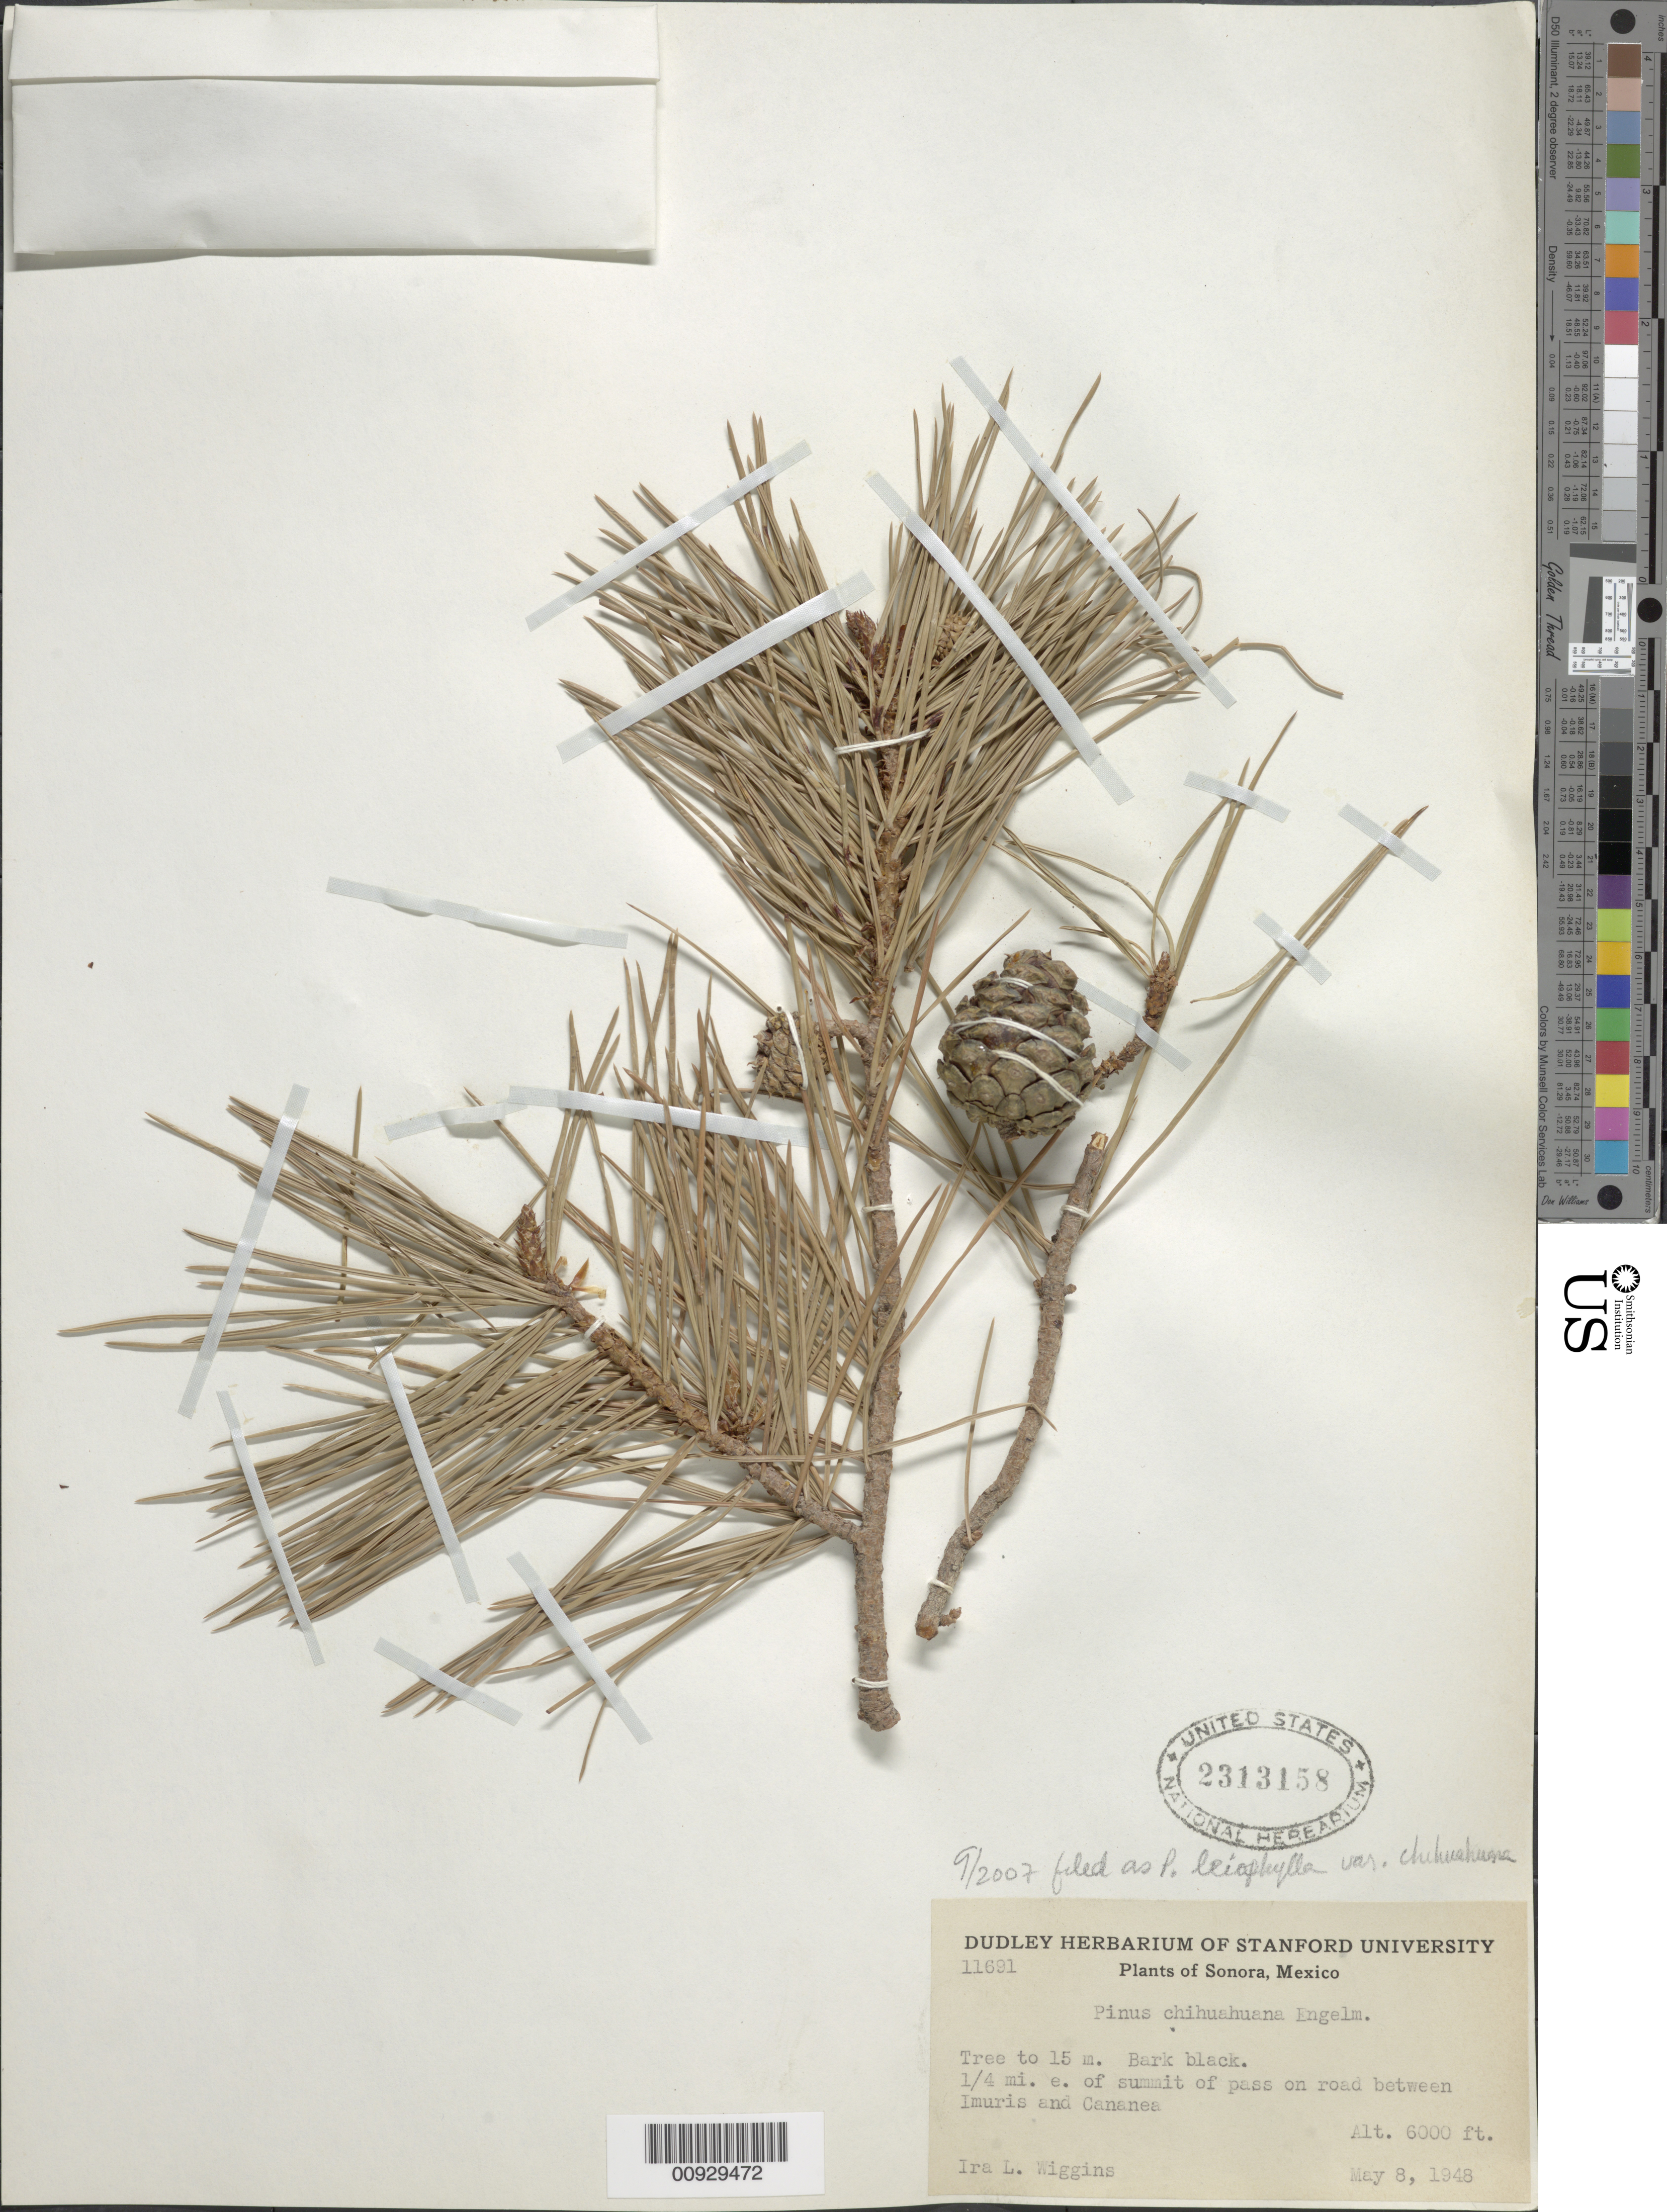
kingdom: Plantae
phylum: Tracheophyta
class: Pinopsida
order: Pinales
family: Pinaceae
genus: Pinus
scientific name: Pinus leiophylla var. chihuahuana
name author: (Engelm.) Shaw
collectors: I. L. Wiggins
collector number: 11691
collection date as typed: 08 May 1948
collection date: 1948-05-08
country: Mexico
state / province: Sonora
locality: ¼ mi. E of summit pass on road between Imuris and Cananea.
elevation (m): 1829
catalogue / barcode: US 2313158